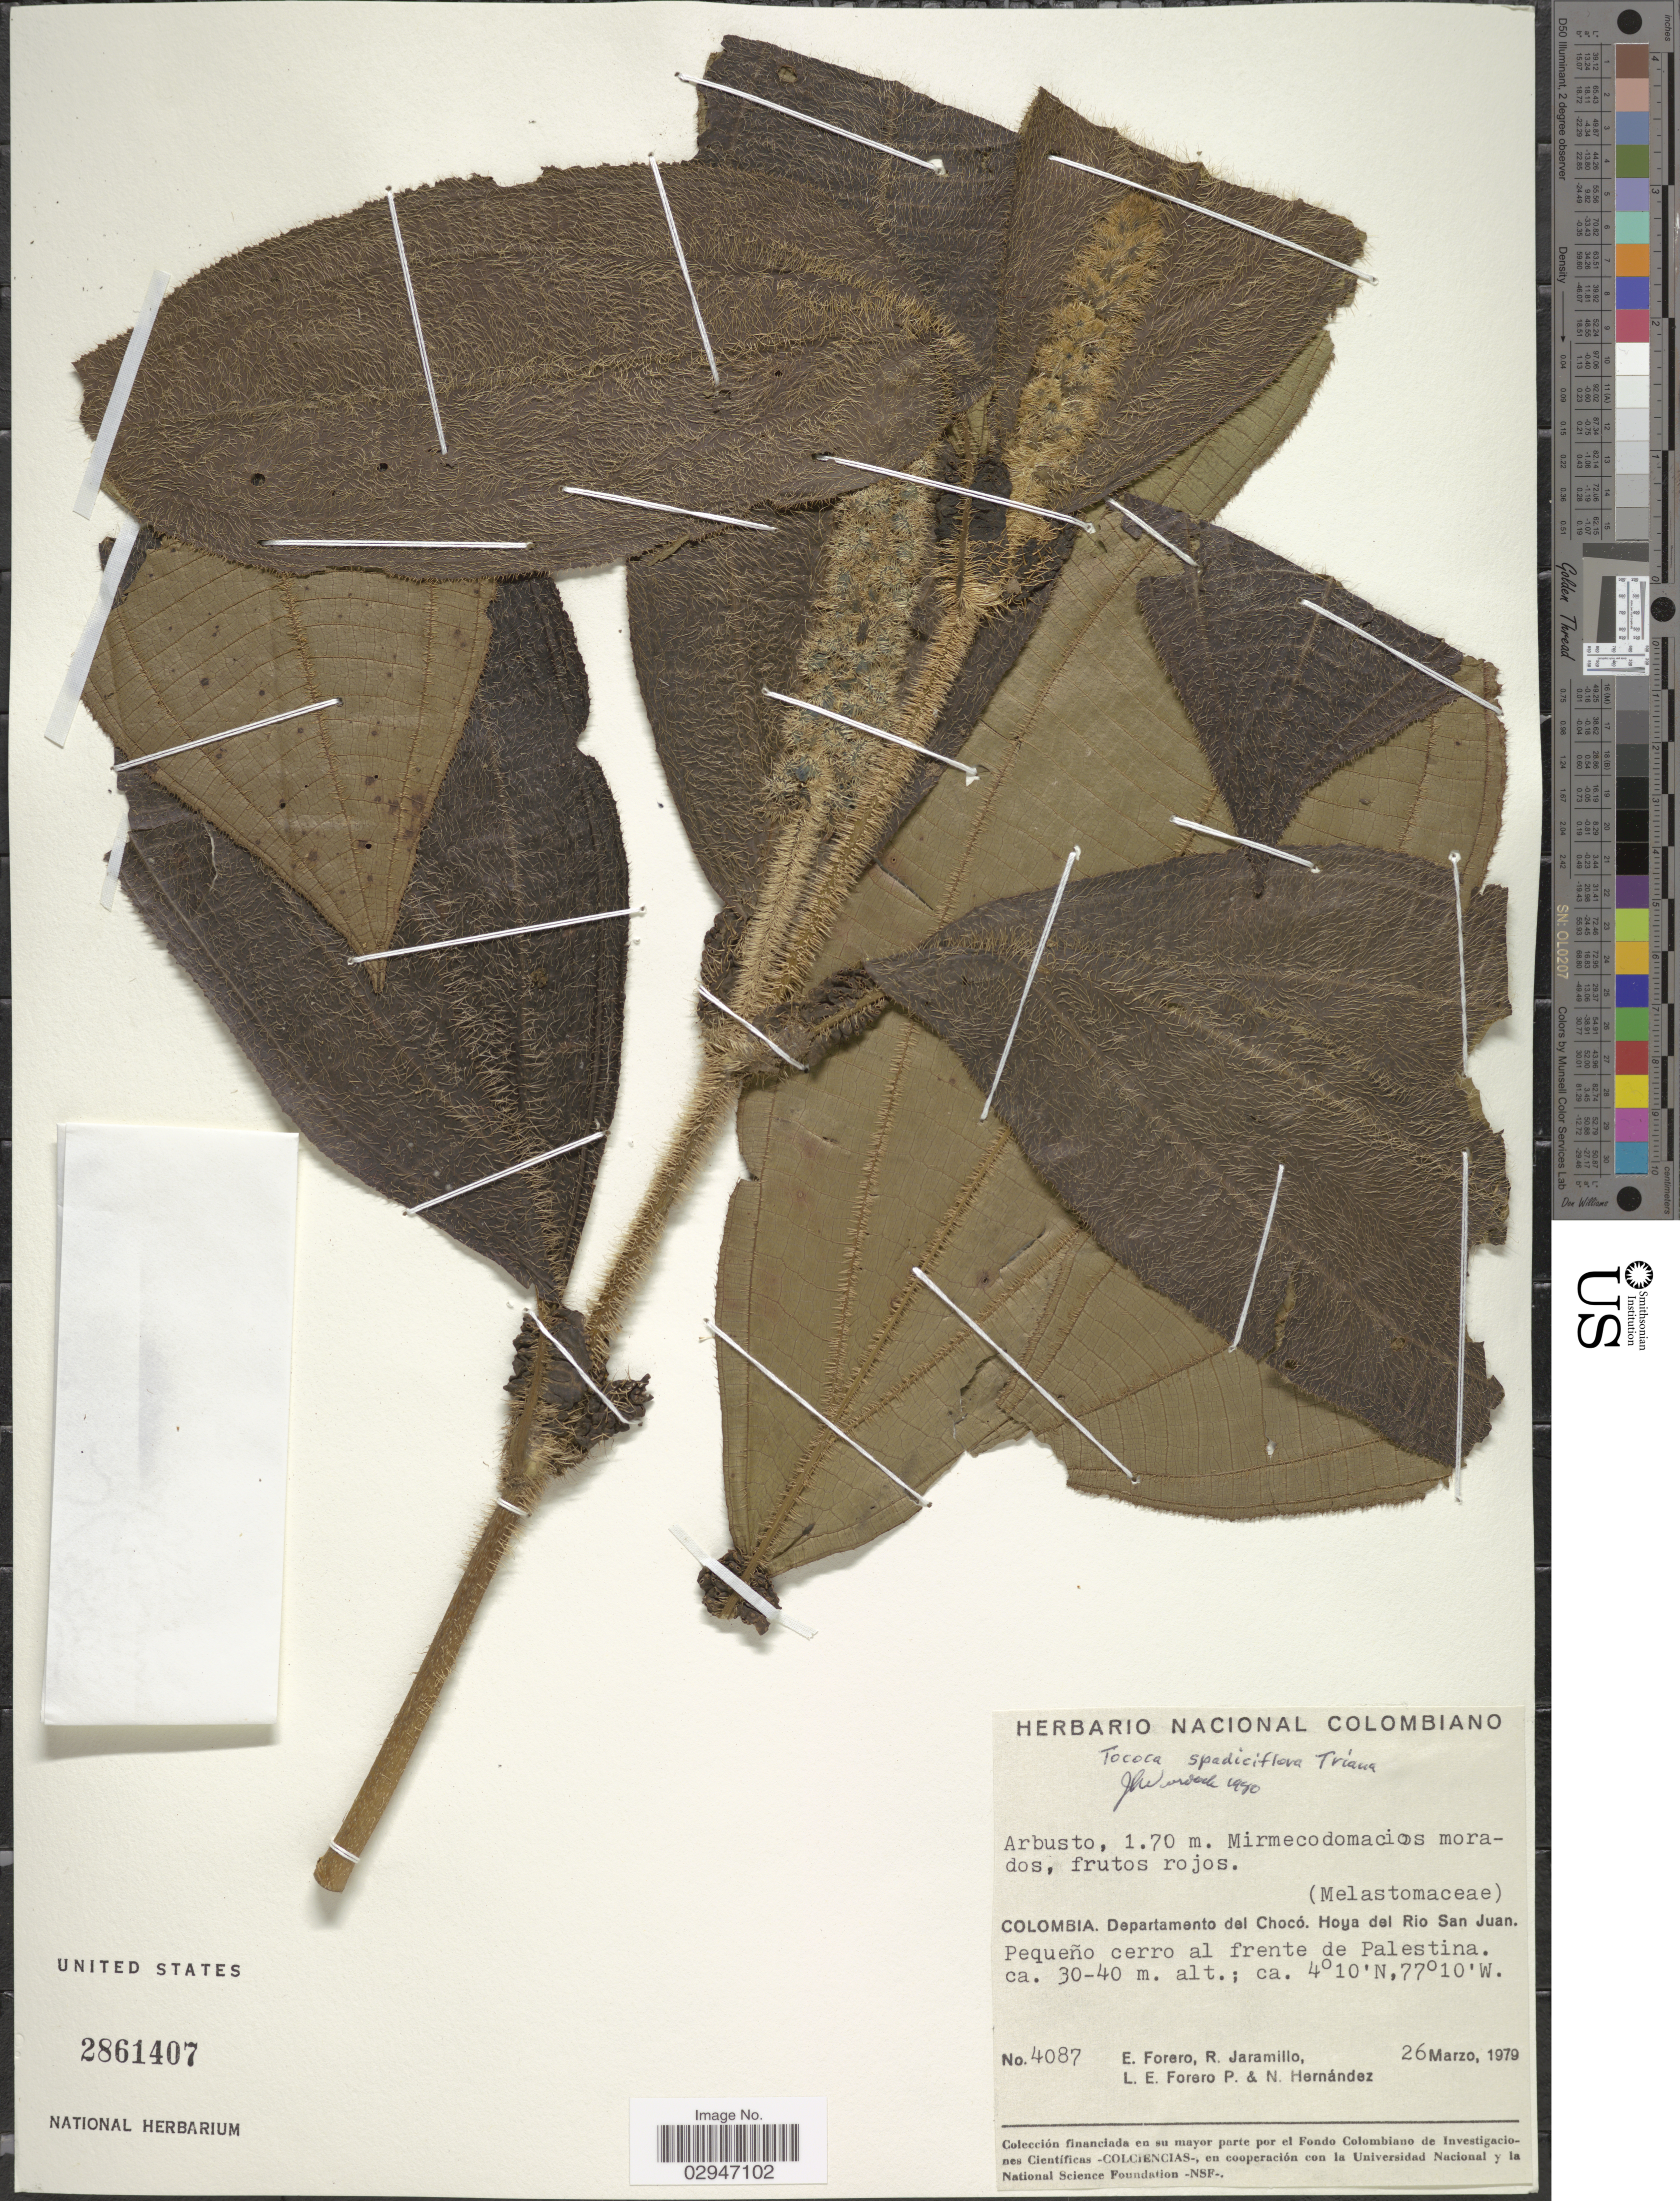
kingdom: Plantae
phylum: Tracheophyta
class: Magnoliopsida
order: Myrtales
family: Melastomataceae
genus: Tococa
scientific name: Tococa spadiciflora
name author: Triana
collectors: E. Forero, R. Jaramillo, L. Forero & N. Hernandez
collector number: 4087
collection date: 1979-03-26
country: Colombia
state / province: Chocó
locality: Departamento del Chocó. Hoya del Rio San Juan. Pequeño cerro al frente de Palestina.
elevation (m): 30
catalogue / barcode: US 2861407